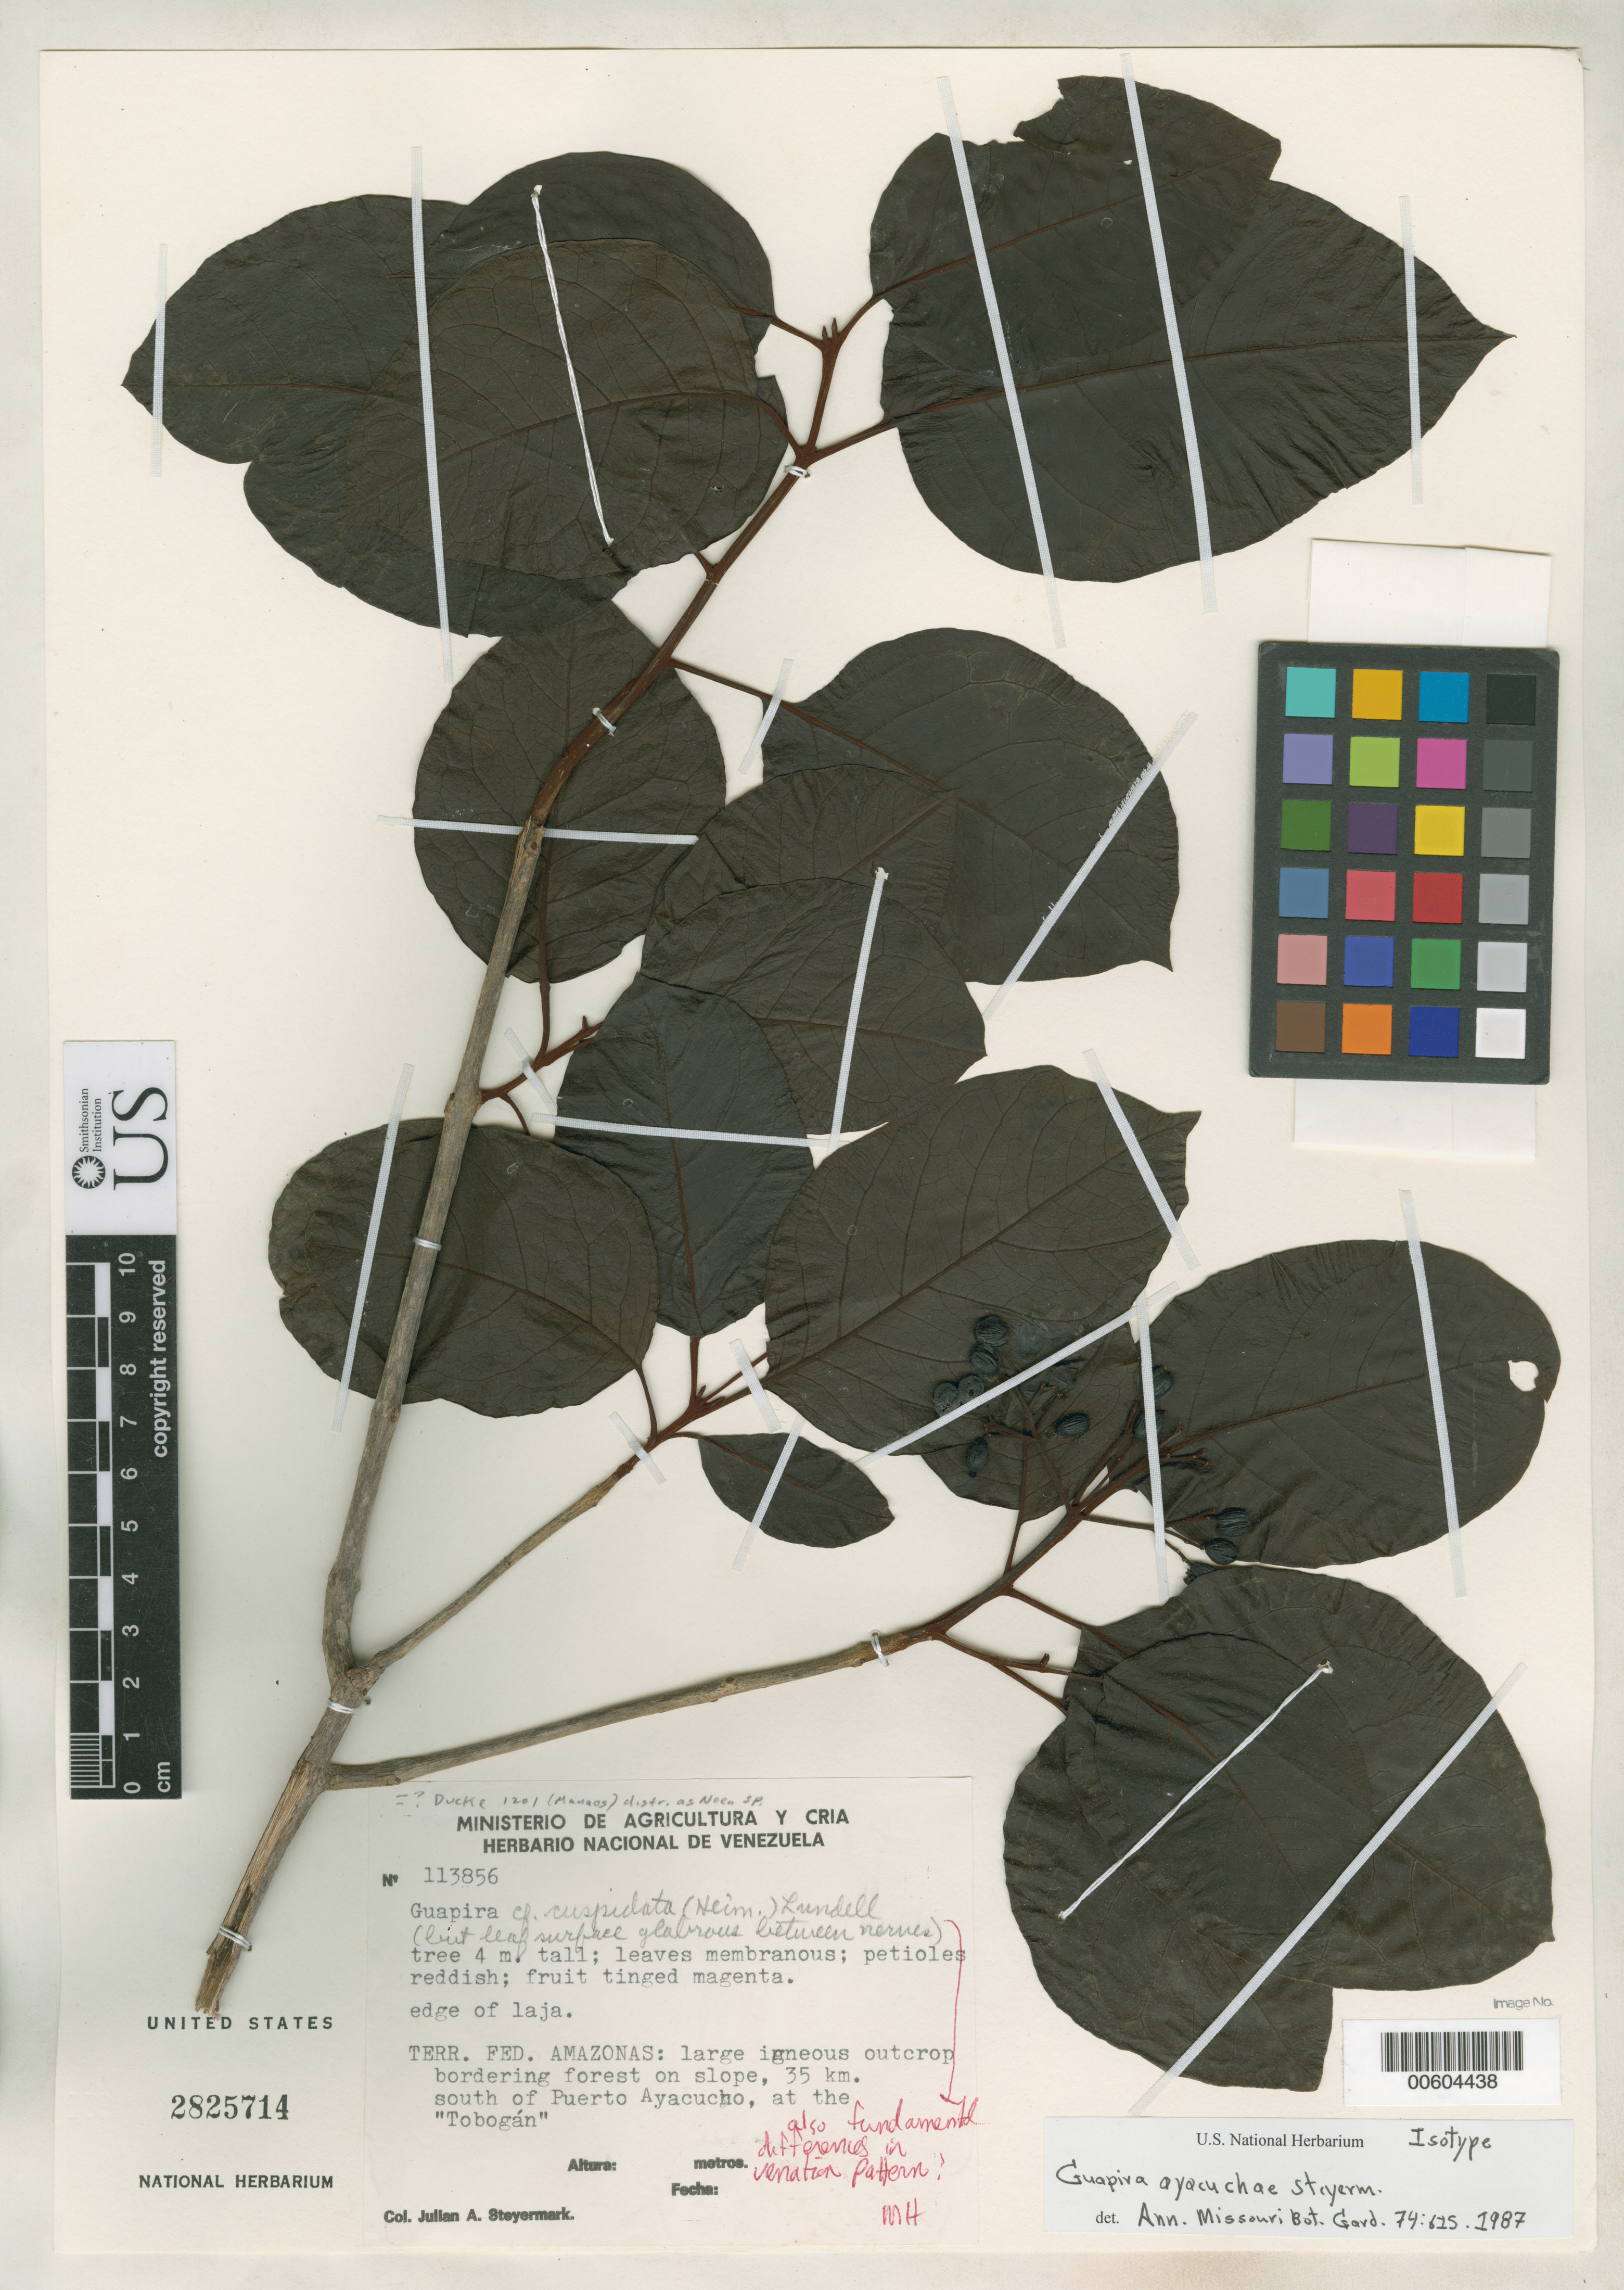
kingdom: Plantae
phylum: Tracheophyta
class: Magnoliopsida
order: Caryophyllales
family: Nyctaginaceae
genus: Guapira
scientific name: Guapira ayacuchae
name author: Steyerm.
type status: Isotype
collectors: J. Steyermark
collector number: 113856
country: Venezuela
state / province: Amazonas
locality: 35 km S of Puerto Ayacucho, at Tobogan.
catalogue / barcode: US 2825714